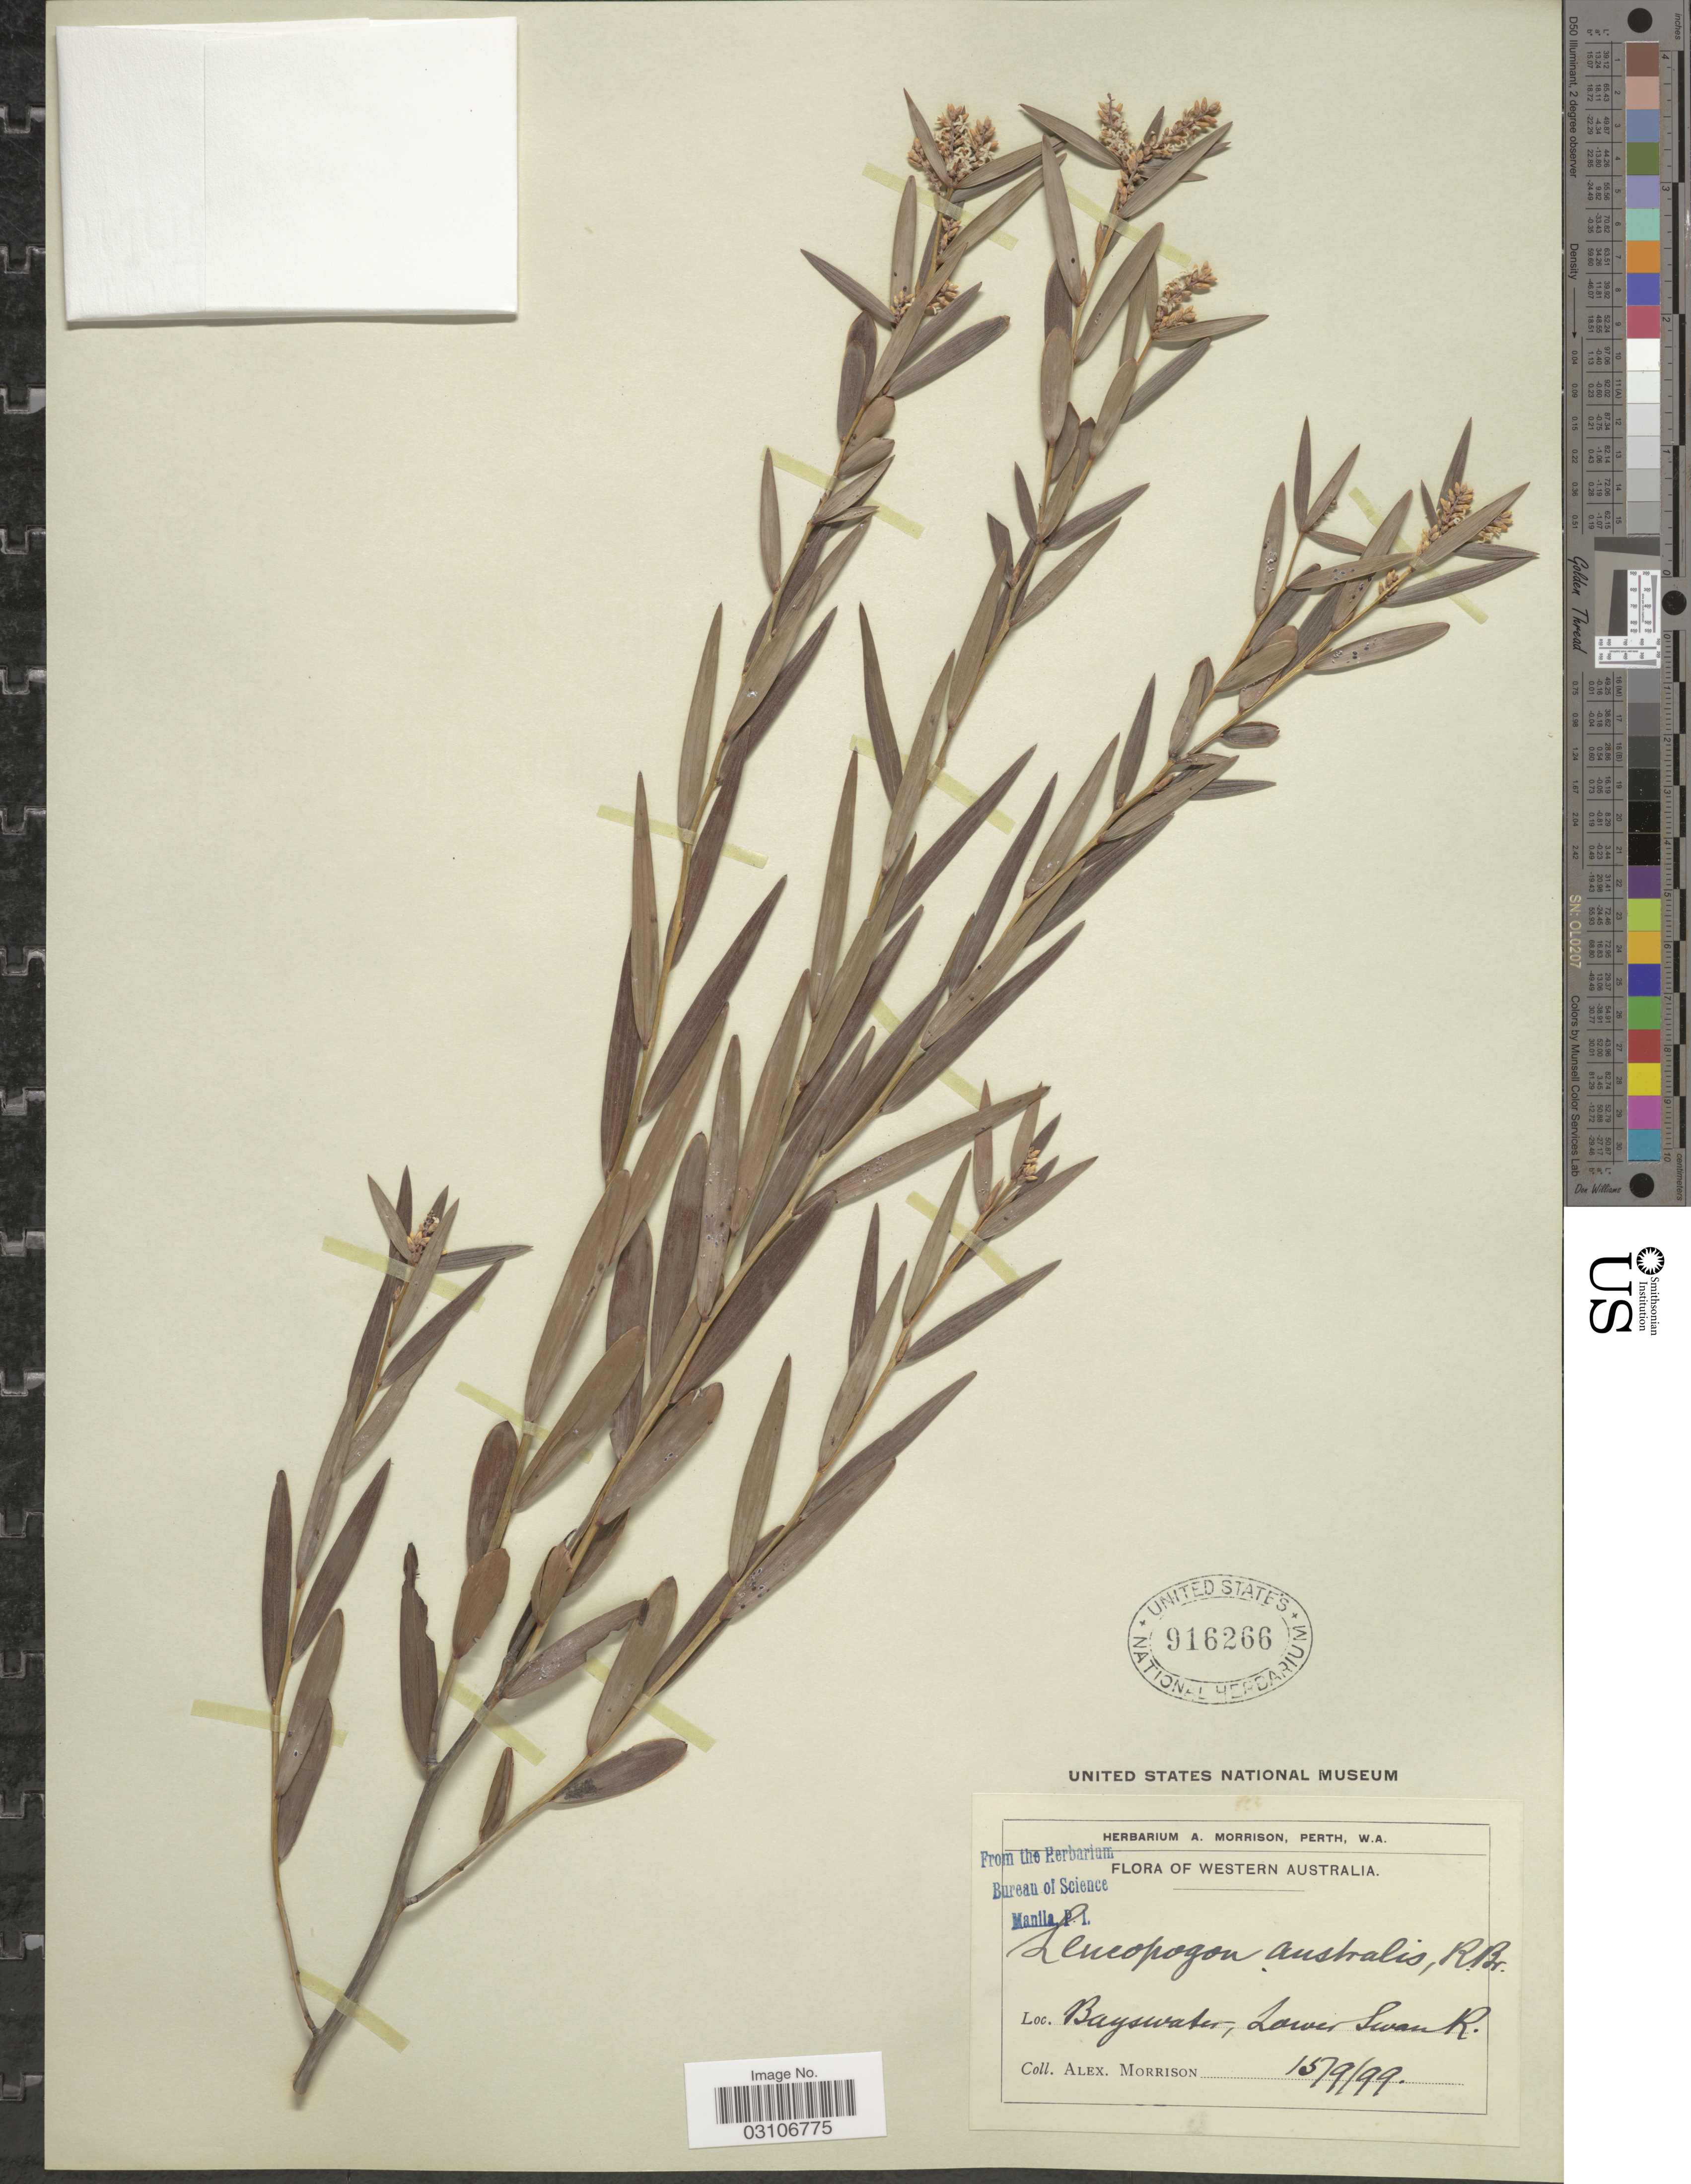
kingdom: Plantae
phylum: Tracheophyta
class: Magnoliopsida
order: Ericales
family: Ericaceae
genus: Leucopogon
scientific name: Leucopogon australis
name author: R. Br.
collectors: A. Morrison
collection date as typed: Transcribed d/m/y: 15/9/99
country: Australia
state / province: Western Australia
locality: Bayswater, Lower Swan R.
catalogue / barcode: US 916266